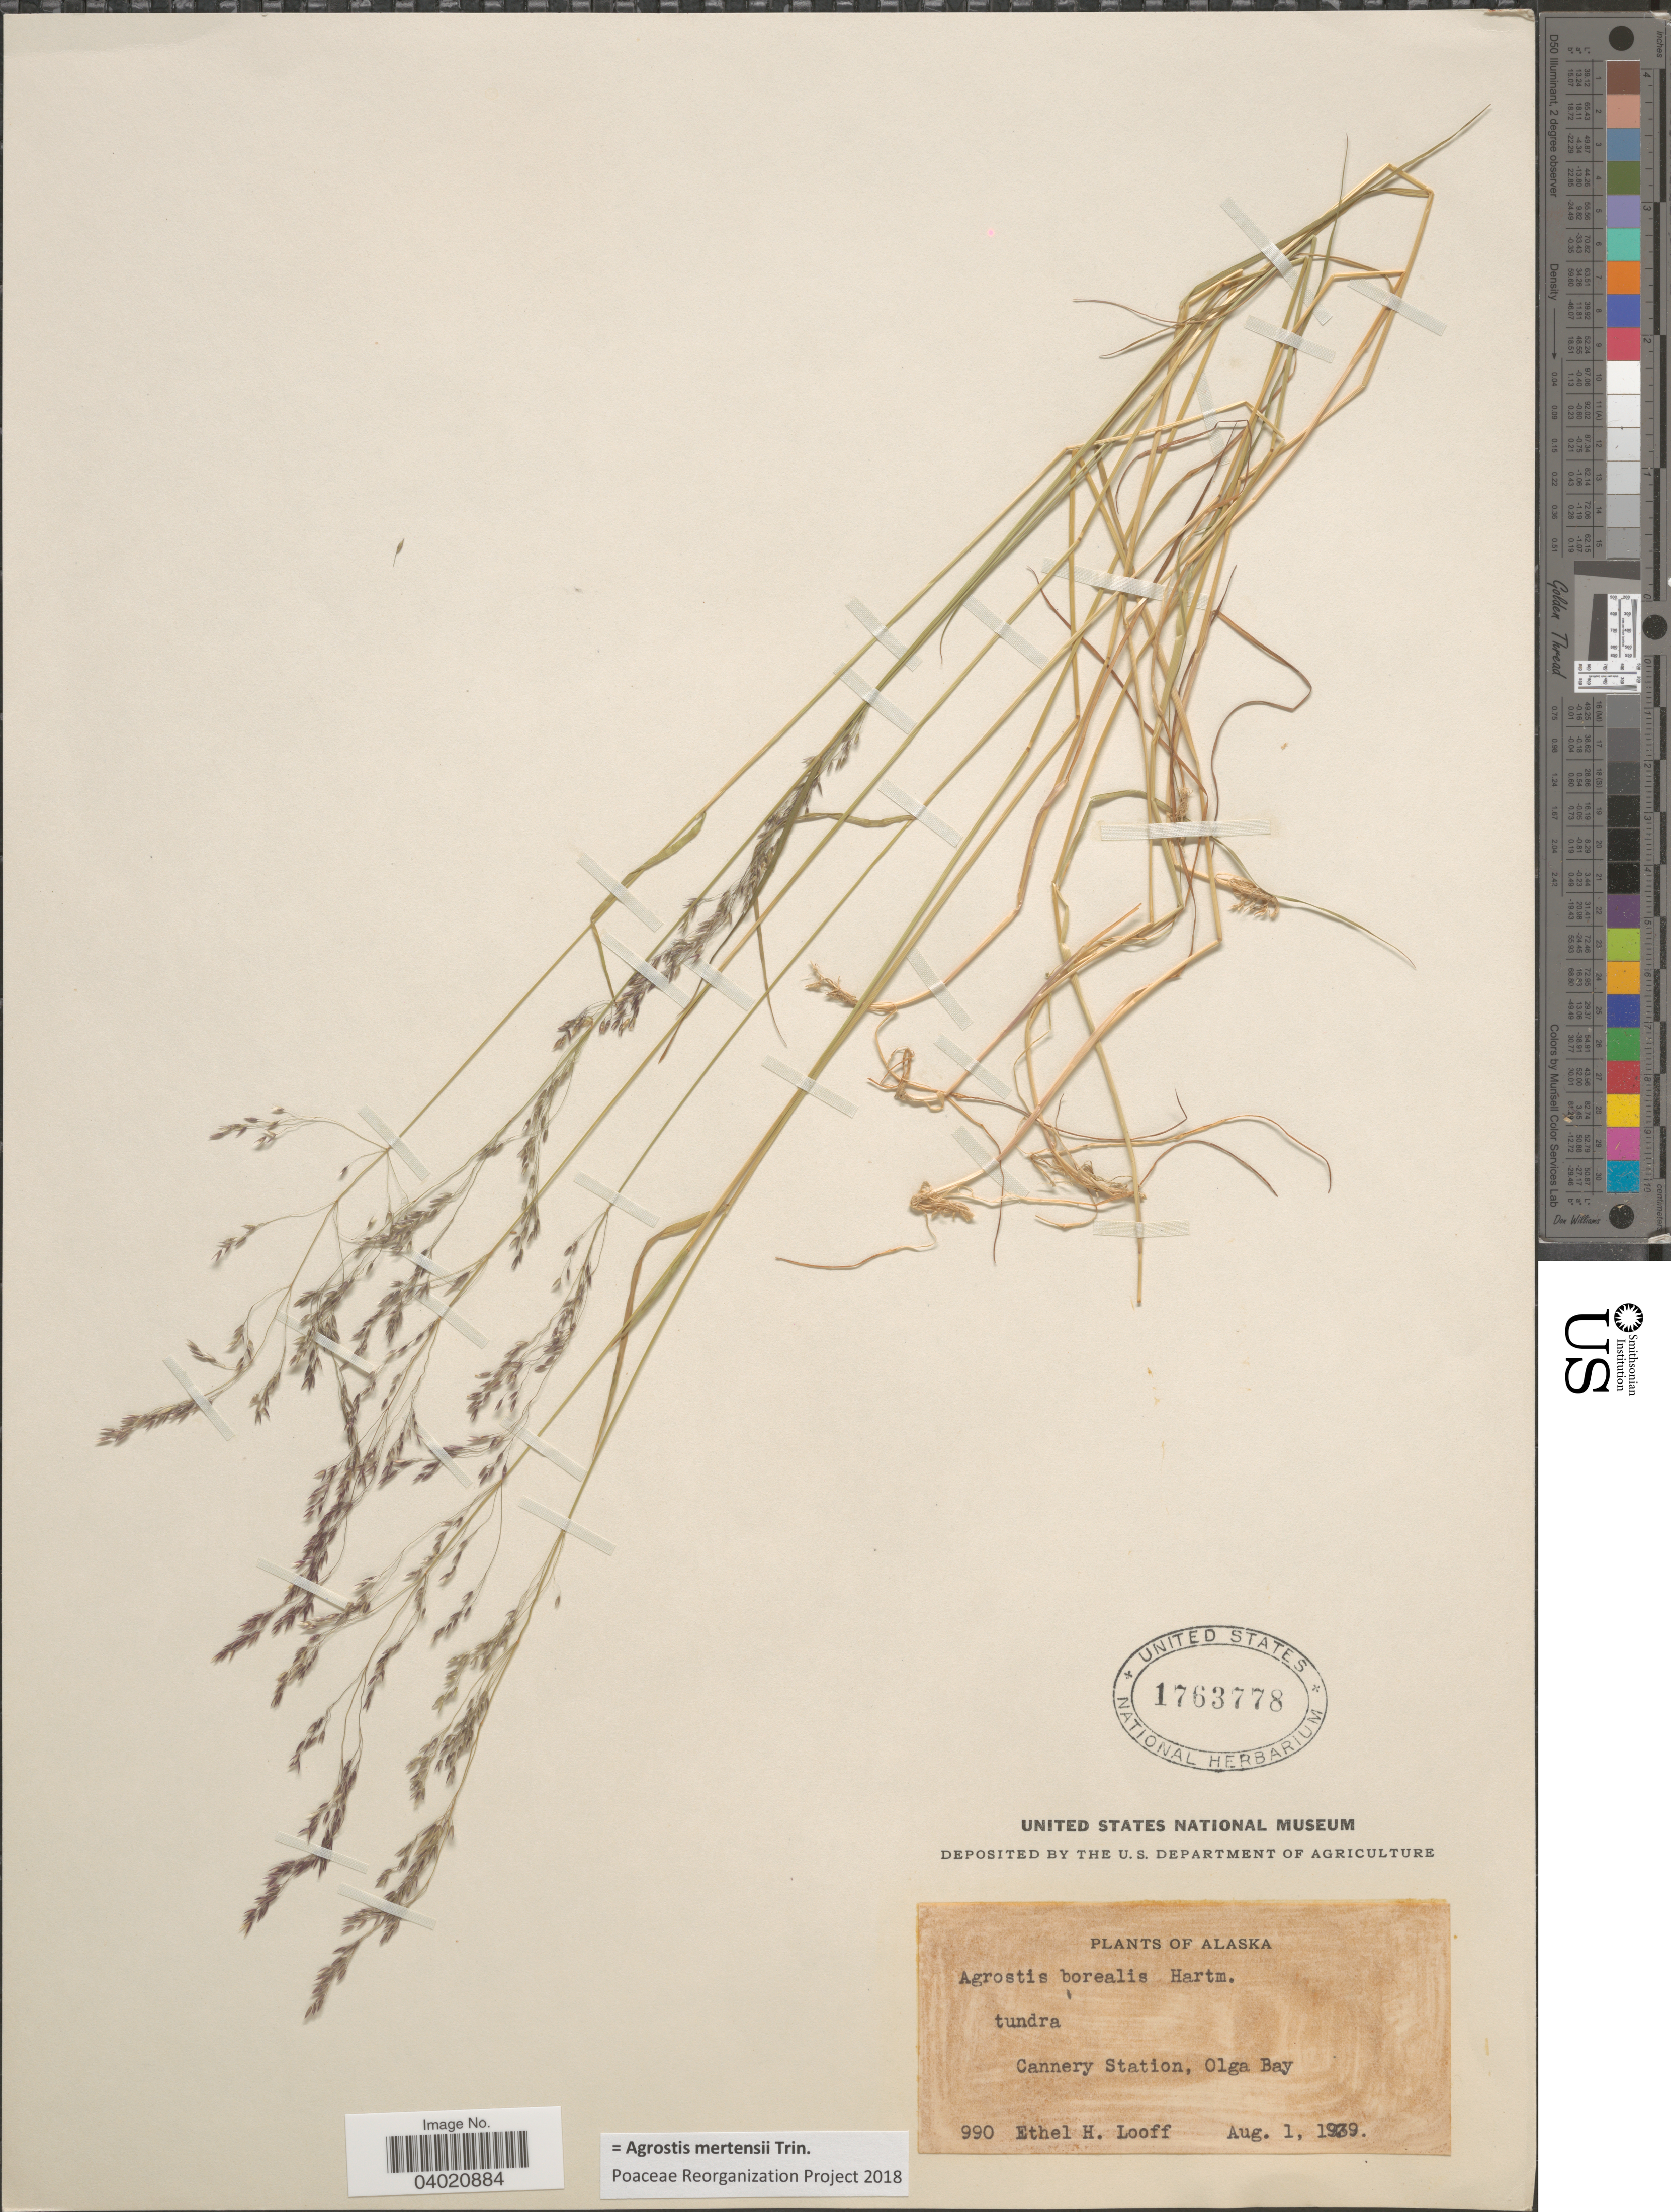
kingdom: Plantae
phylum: Tracheophyta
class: Liliopsida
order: Poales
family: Poaceae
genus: Agrostis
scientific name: Agrostis mertensii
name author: Trin.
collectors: E. Loof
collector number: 990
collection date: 1939-08-01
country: United States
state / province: Alaska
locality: Cannery Station, Olga Bay.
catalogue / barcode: US 1763778